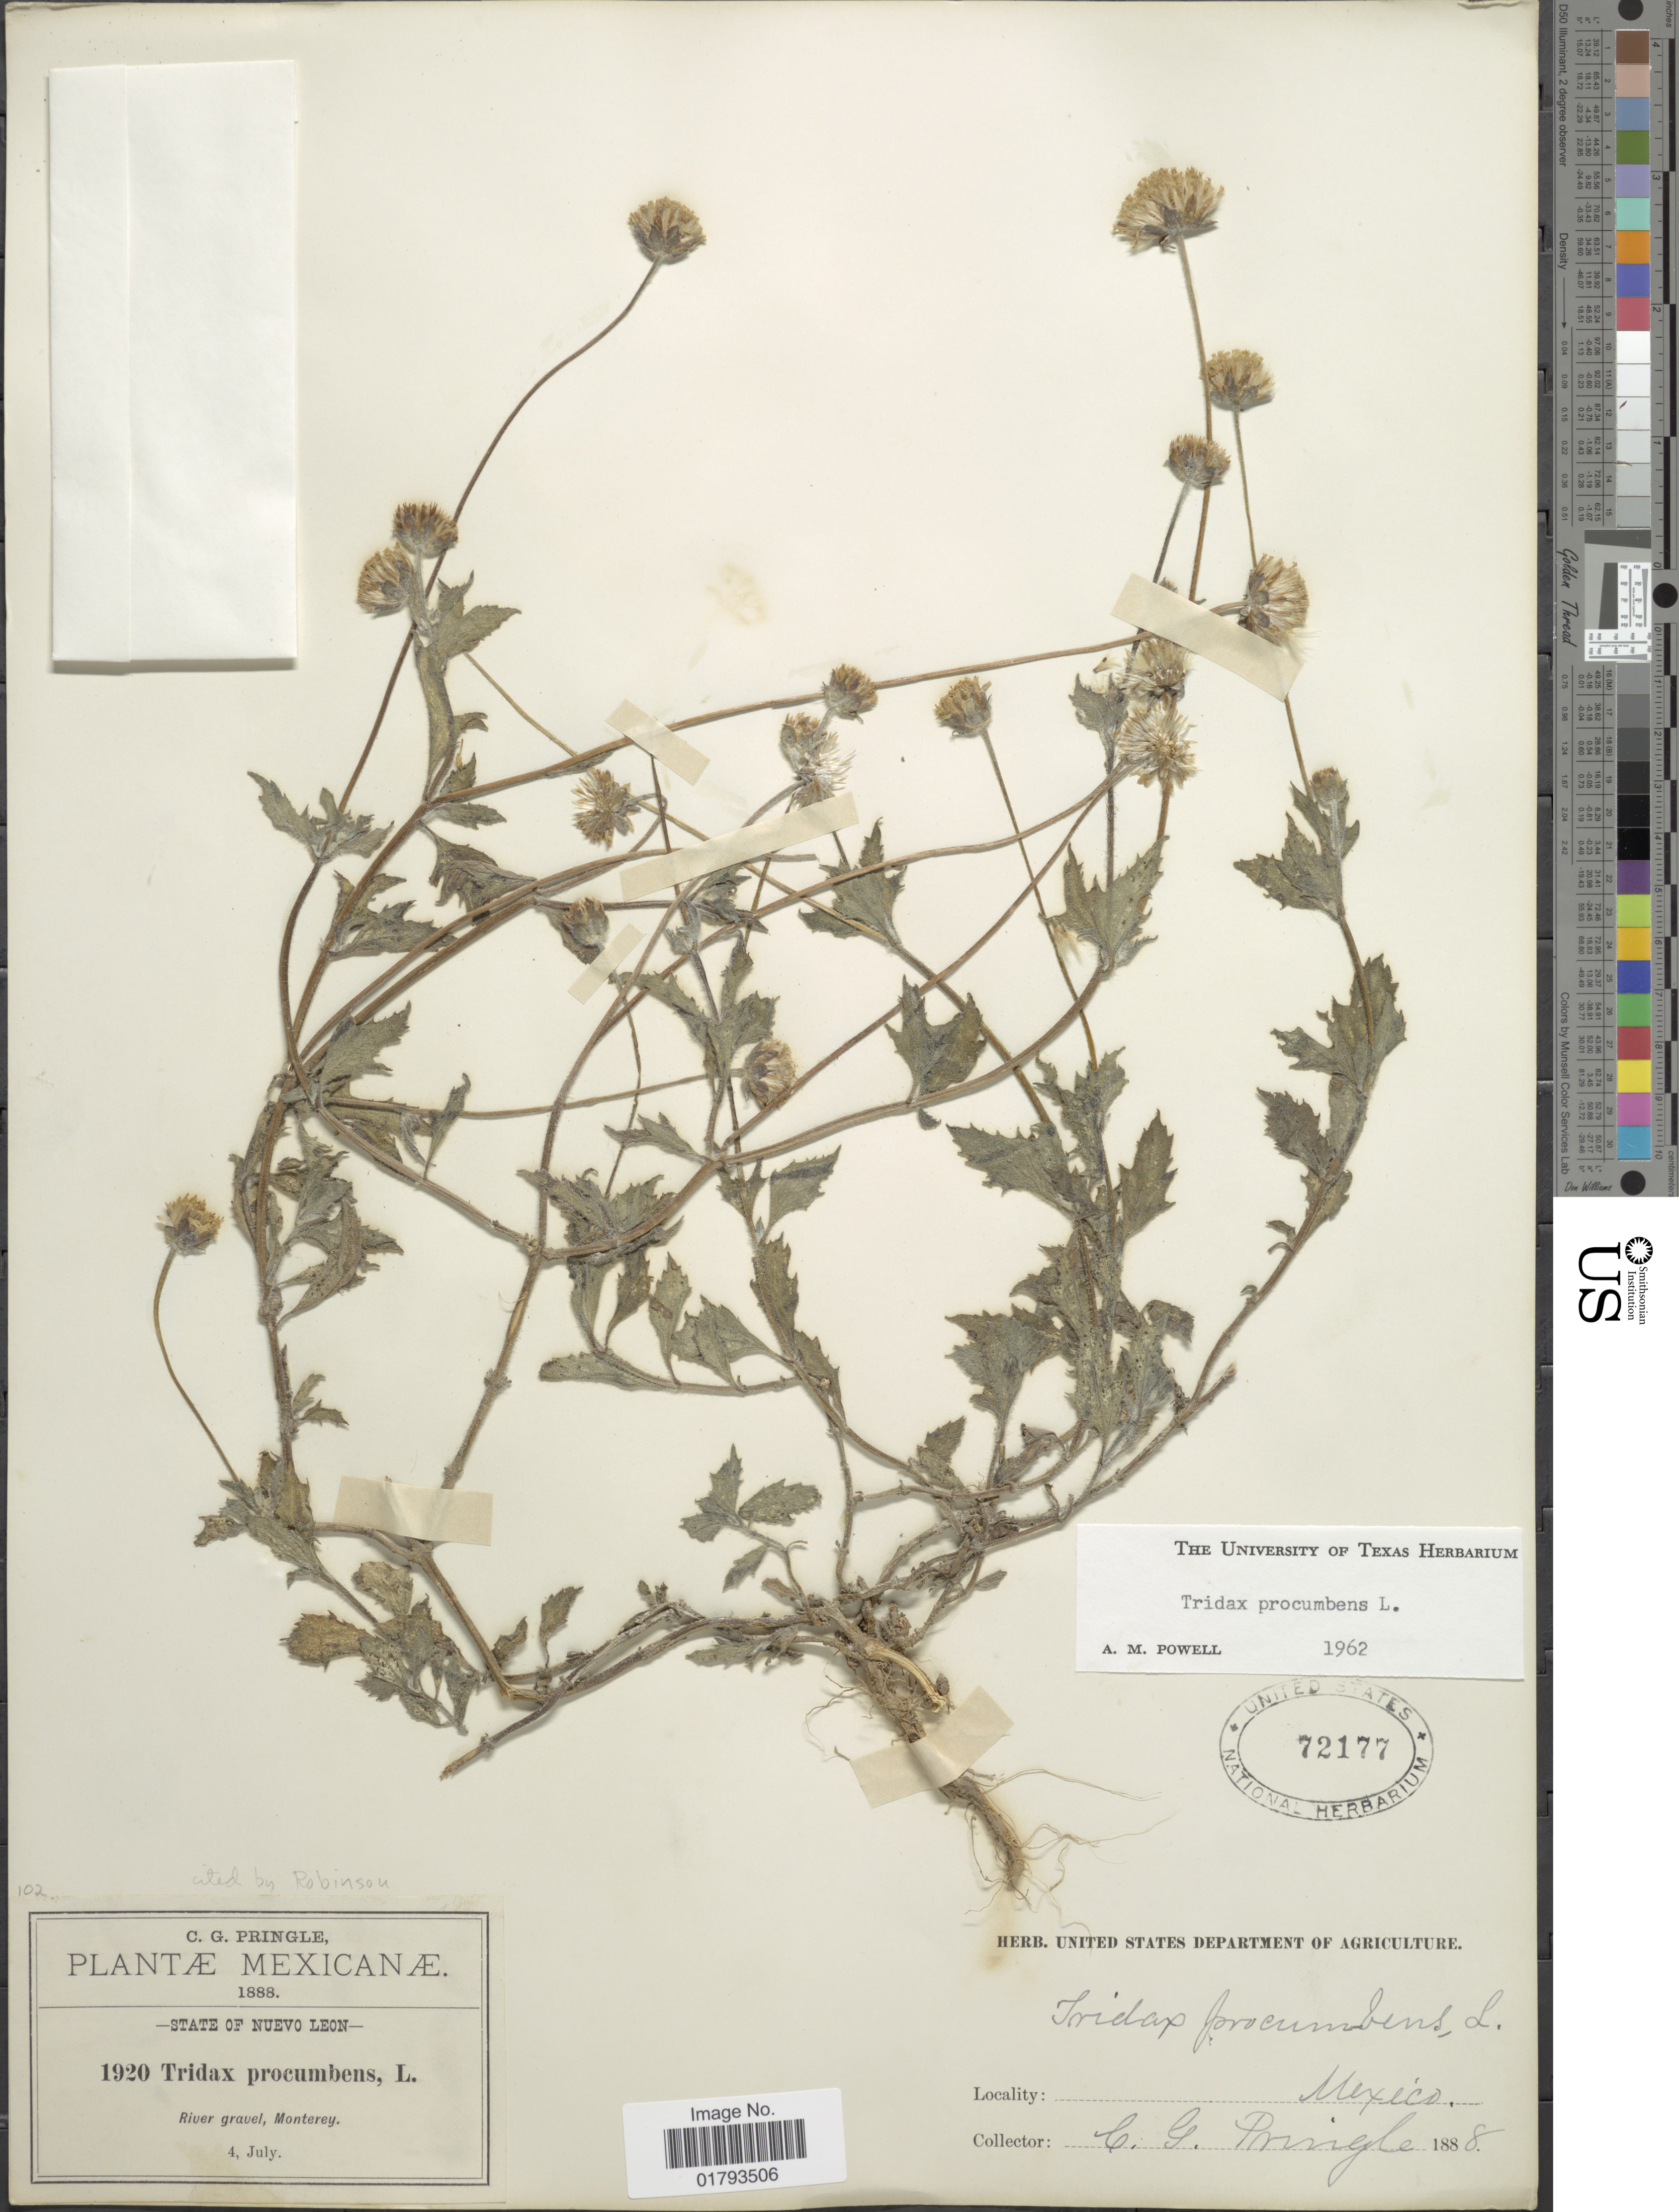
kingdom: Plantae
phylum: Tracheophyta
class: Magnoliopsida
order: Asterales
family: Asteraceae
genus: Tridax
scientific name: Tridax procumbens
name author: L.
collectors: C. G. Pringle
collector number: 1920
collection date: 1888-07-04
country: Mexico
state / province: Nuevo León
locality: State of Nuevo Leon. River gravel, Monterey,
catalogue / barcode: US 72177